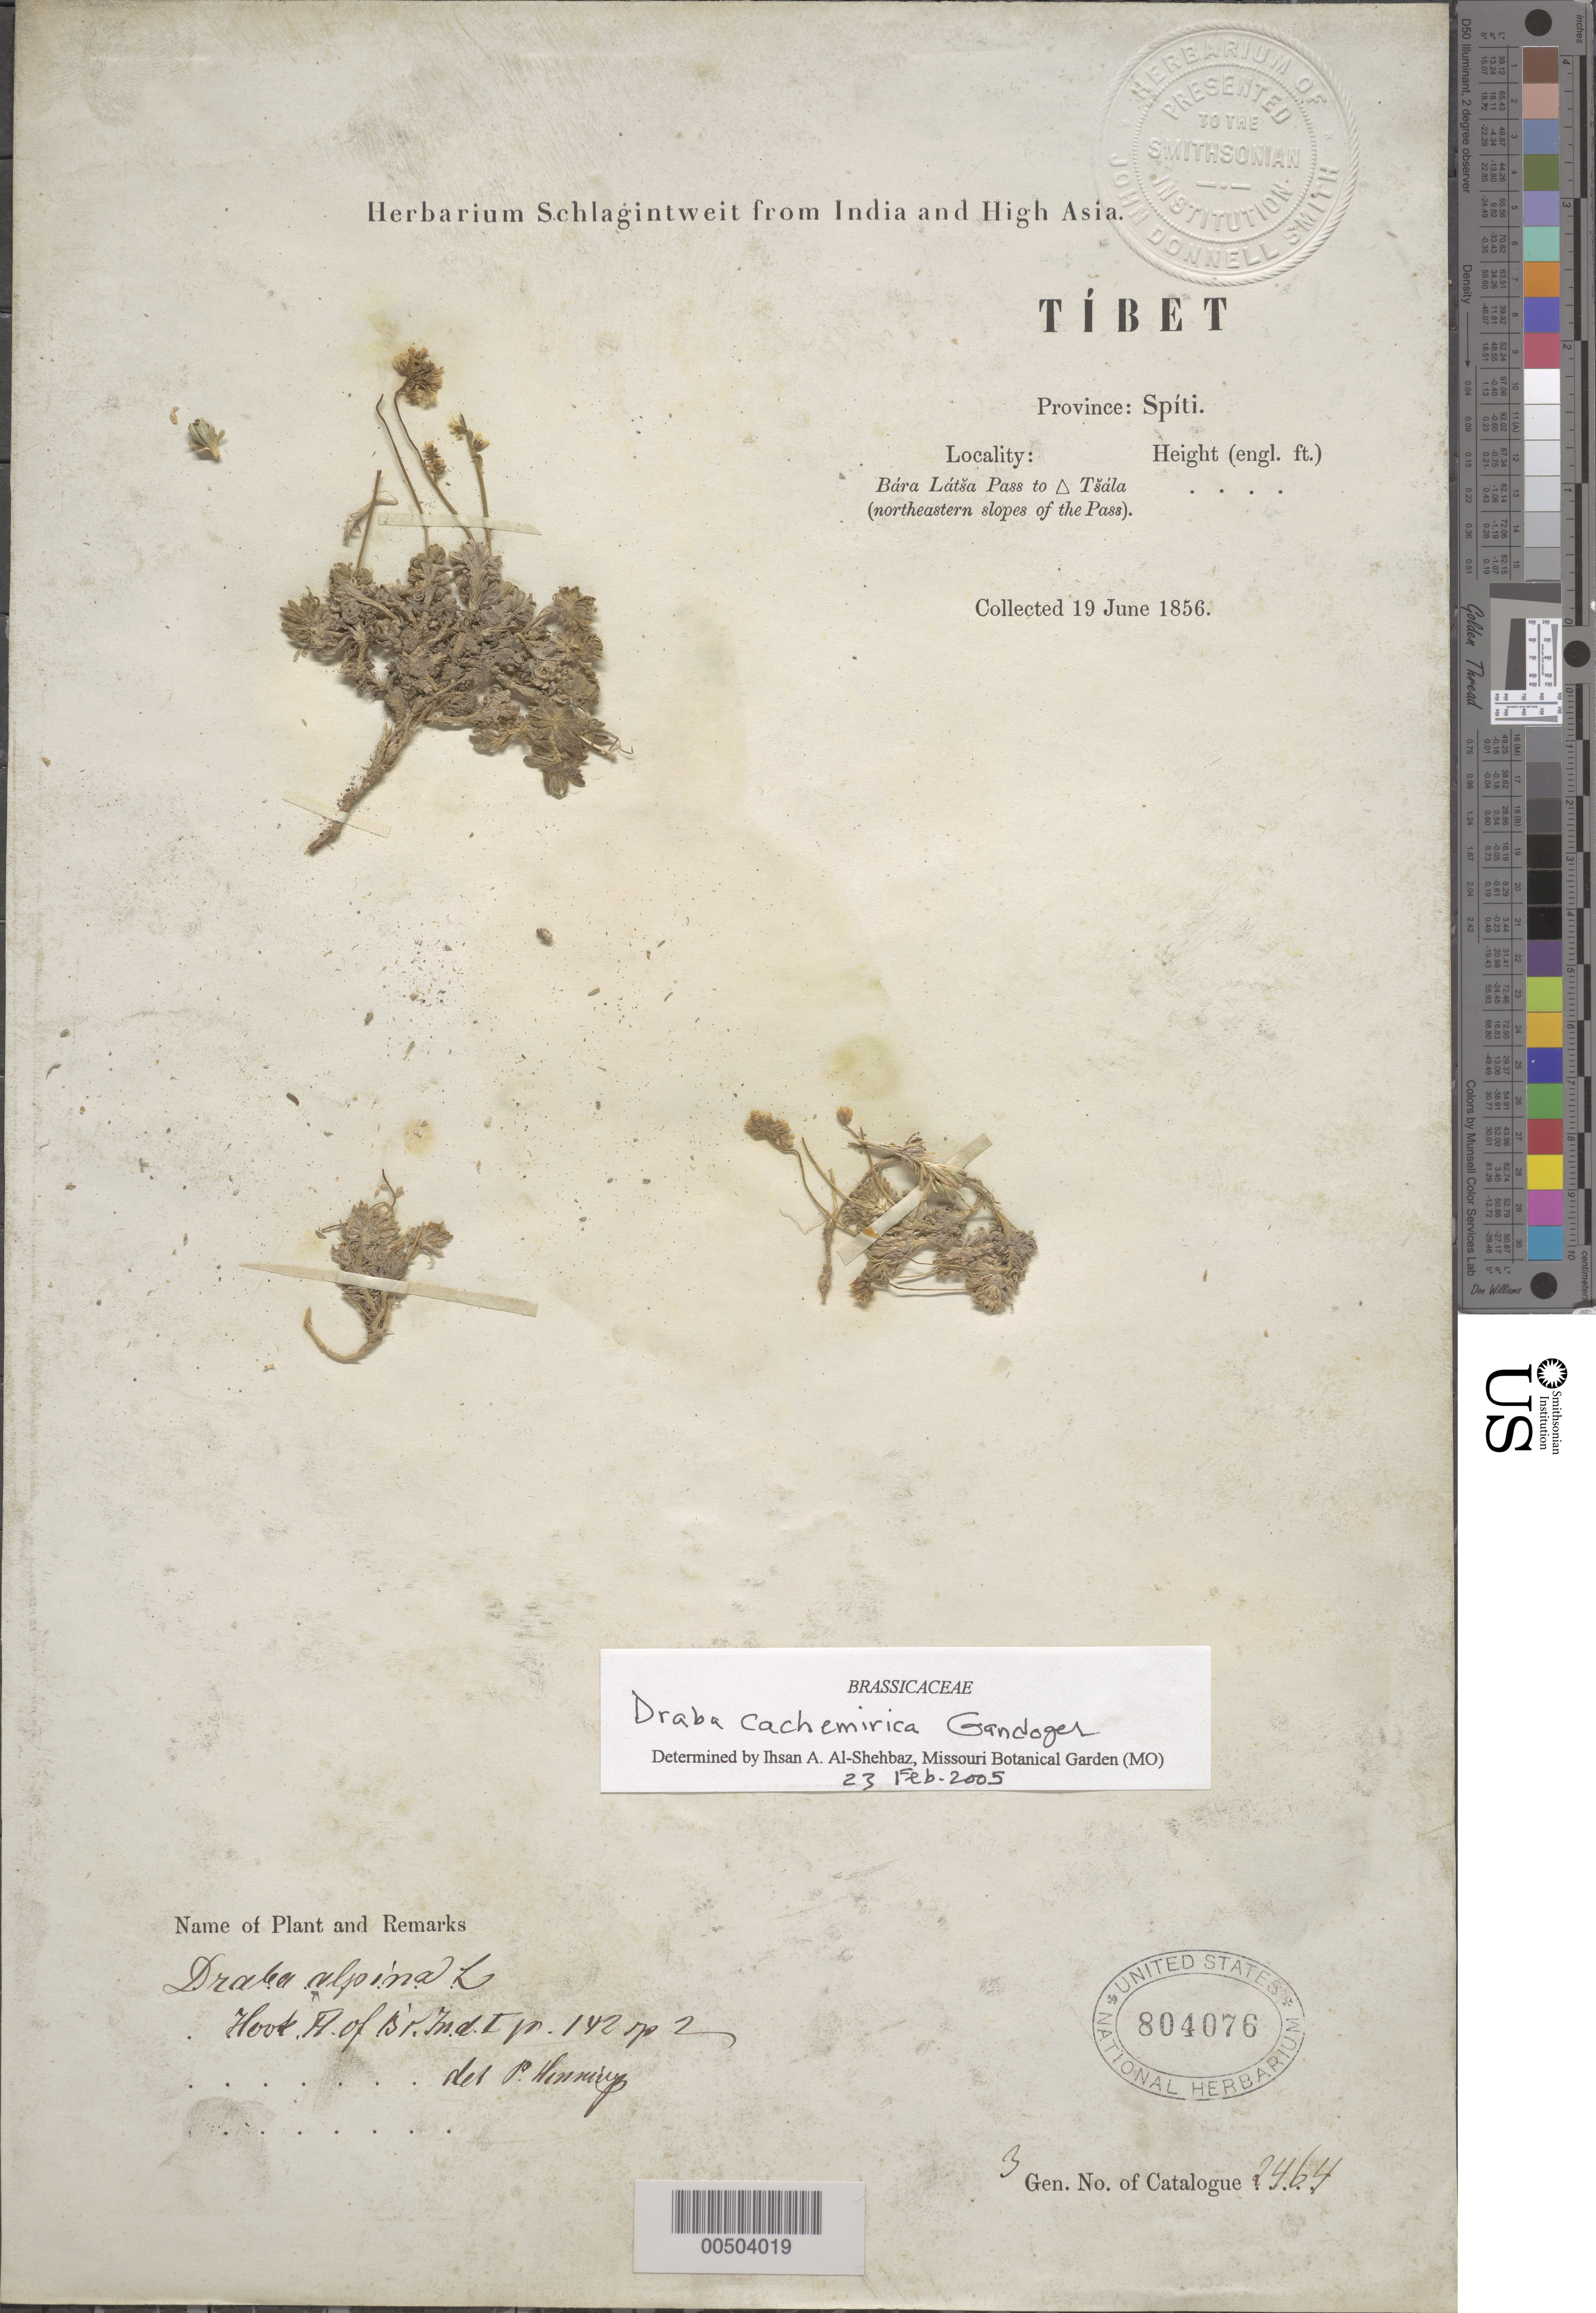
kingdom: Plantae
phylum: Tracheophyta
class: Magnoliopsida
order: Brassicales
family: Brassicaceae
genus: Draba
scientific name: Draba alpina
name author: L.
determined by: Henniup, P.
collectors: Herbarium Schlagintweit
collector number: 3 Gen. No. of Catal. 2464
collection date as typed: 19 Jun 1856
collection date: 1856-06-19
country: China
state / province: Xizang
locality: Tibet. Bara Latsa Pass to Tsala, Spiti District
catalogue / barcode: US 804076